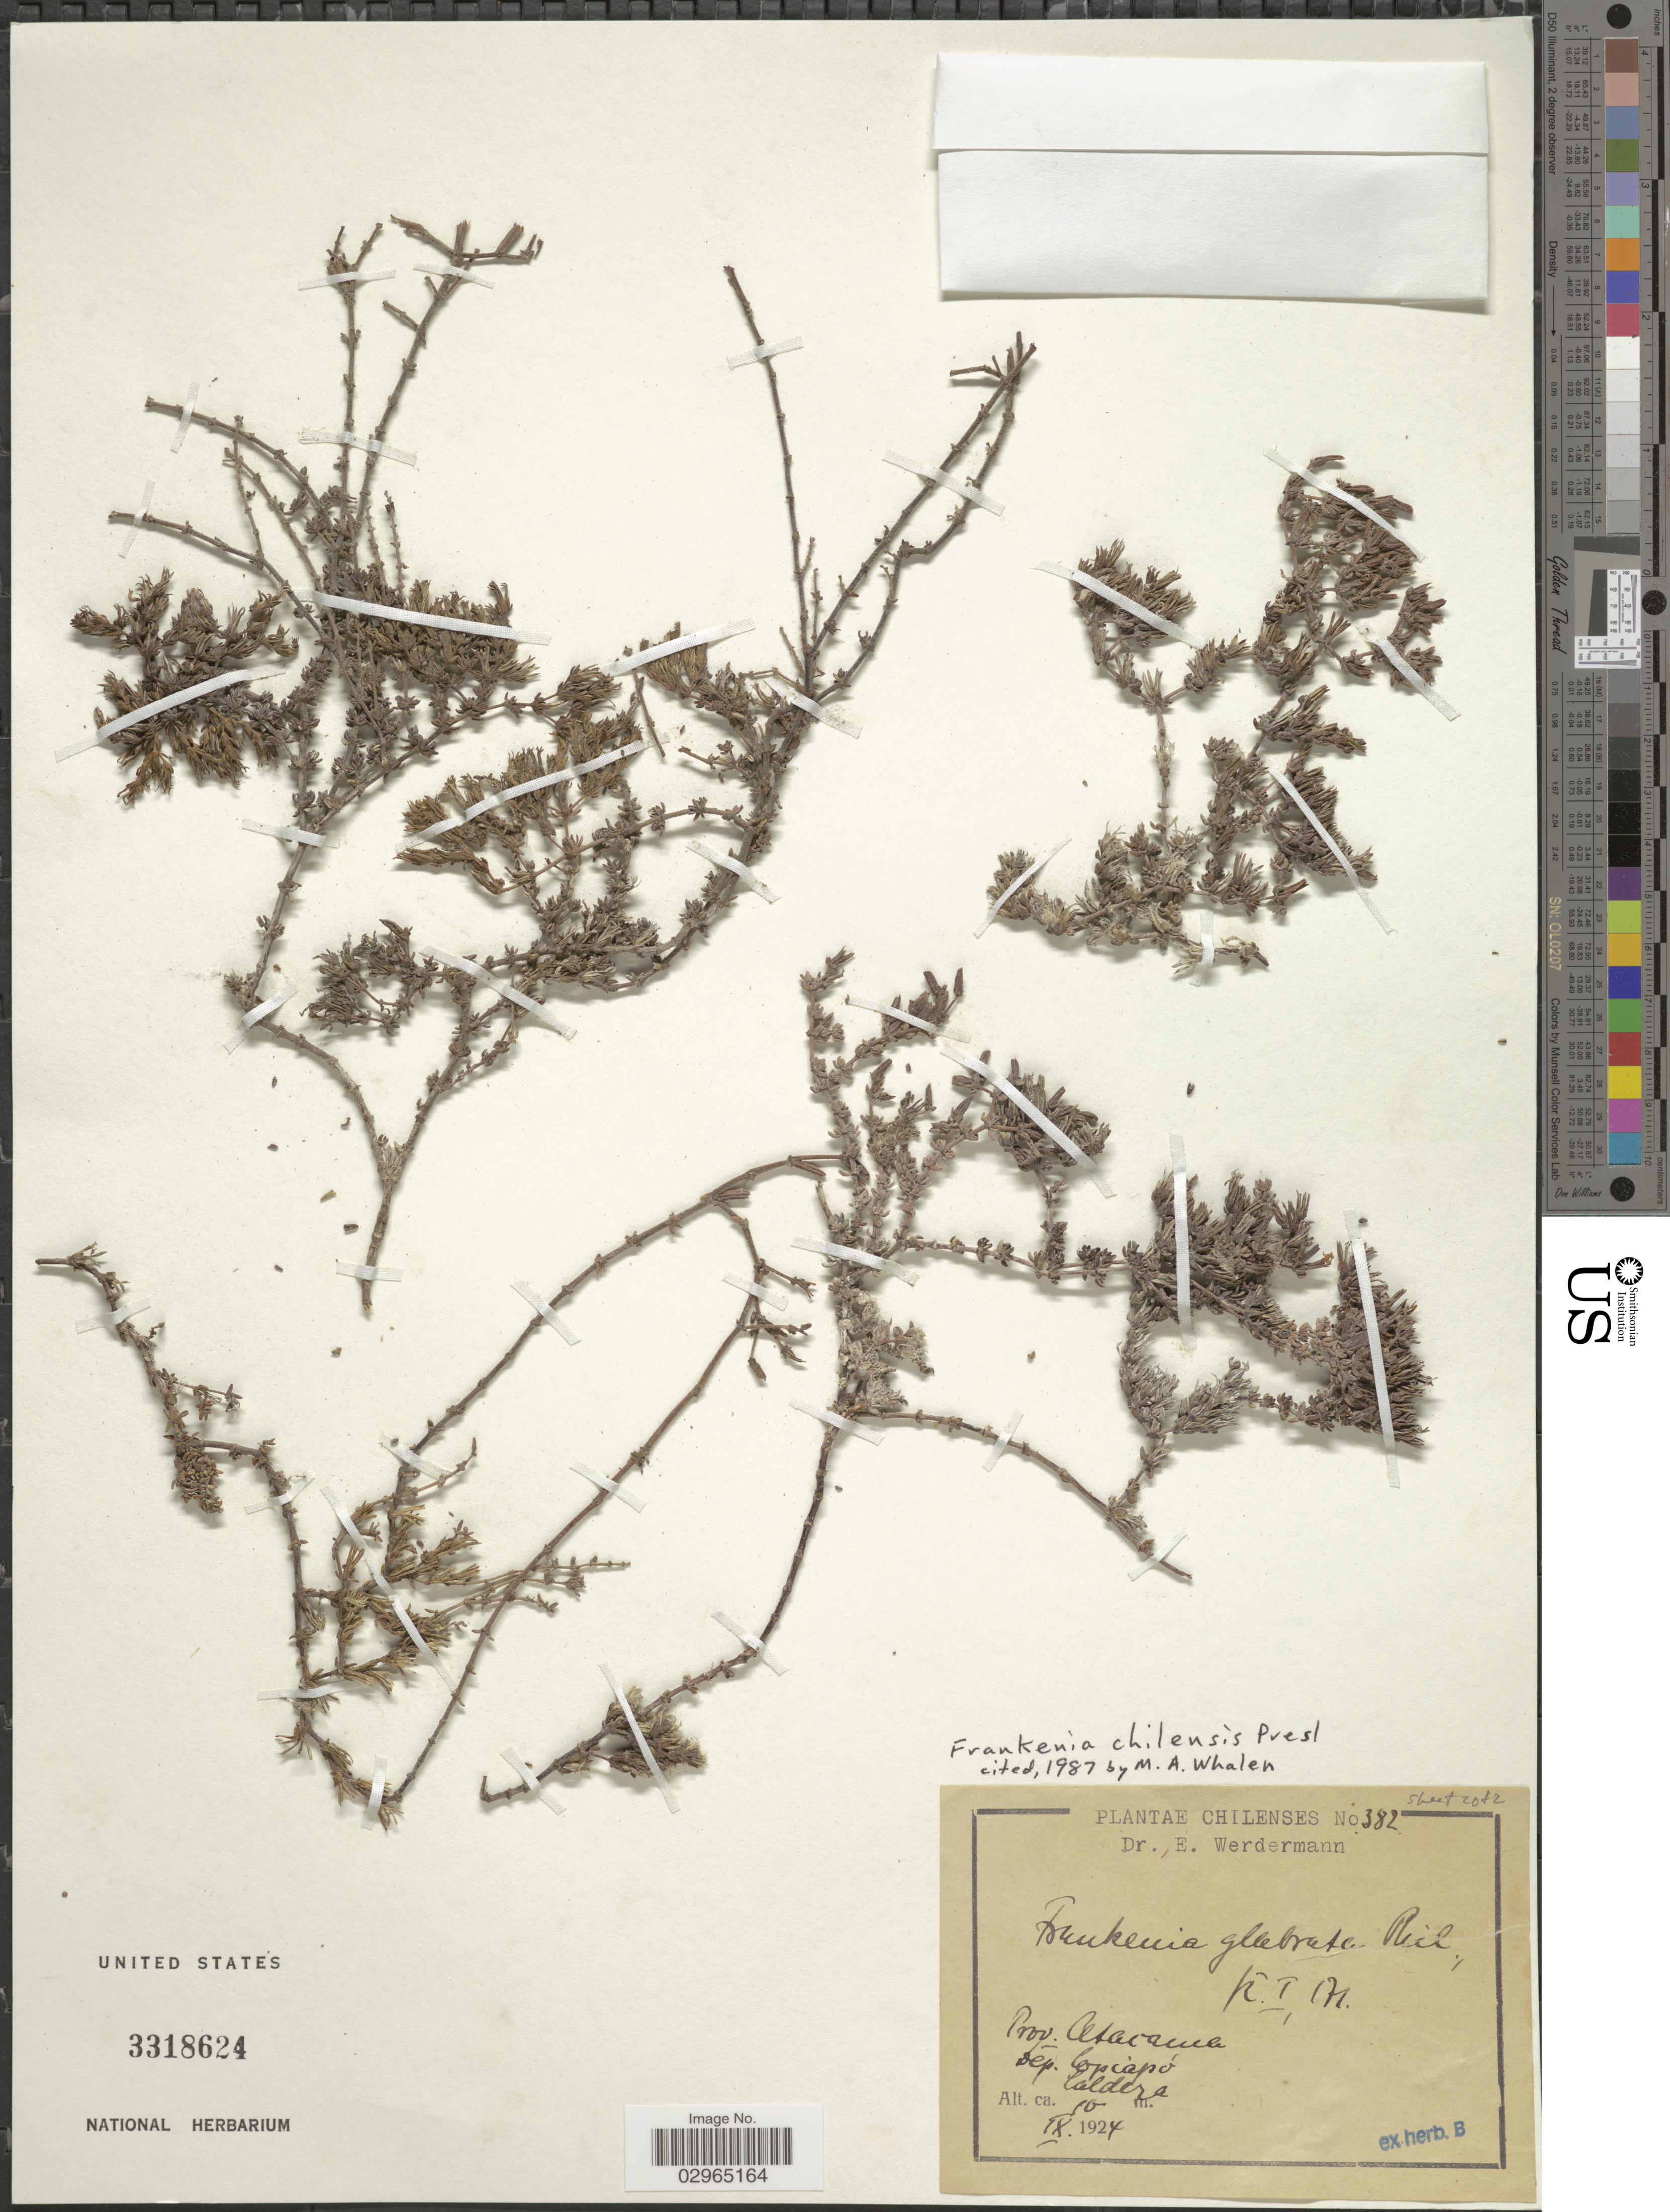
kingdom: Plantae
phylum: Tracheophyta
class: Magnoliopsida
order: Caryophyllales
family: Frankeniaceae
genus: Frankenia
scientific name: Frankenia chilensis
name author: C. Presl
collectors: E. Werdermann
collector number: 382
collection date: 1924-09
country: Chile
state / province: Atacama (III)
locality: Dep. Copiapó. Caldera.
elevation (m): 10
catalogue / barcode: US 3318624